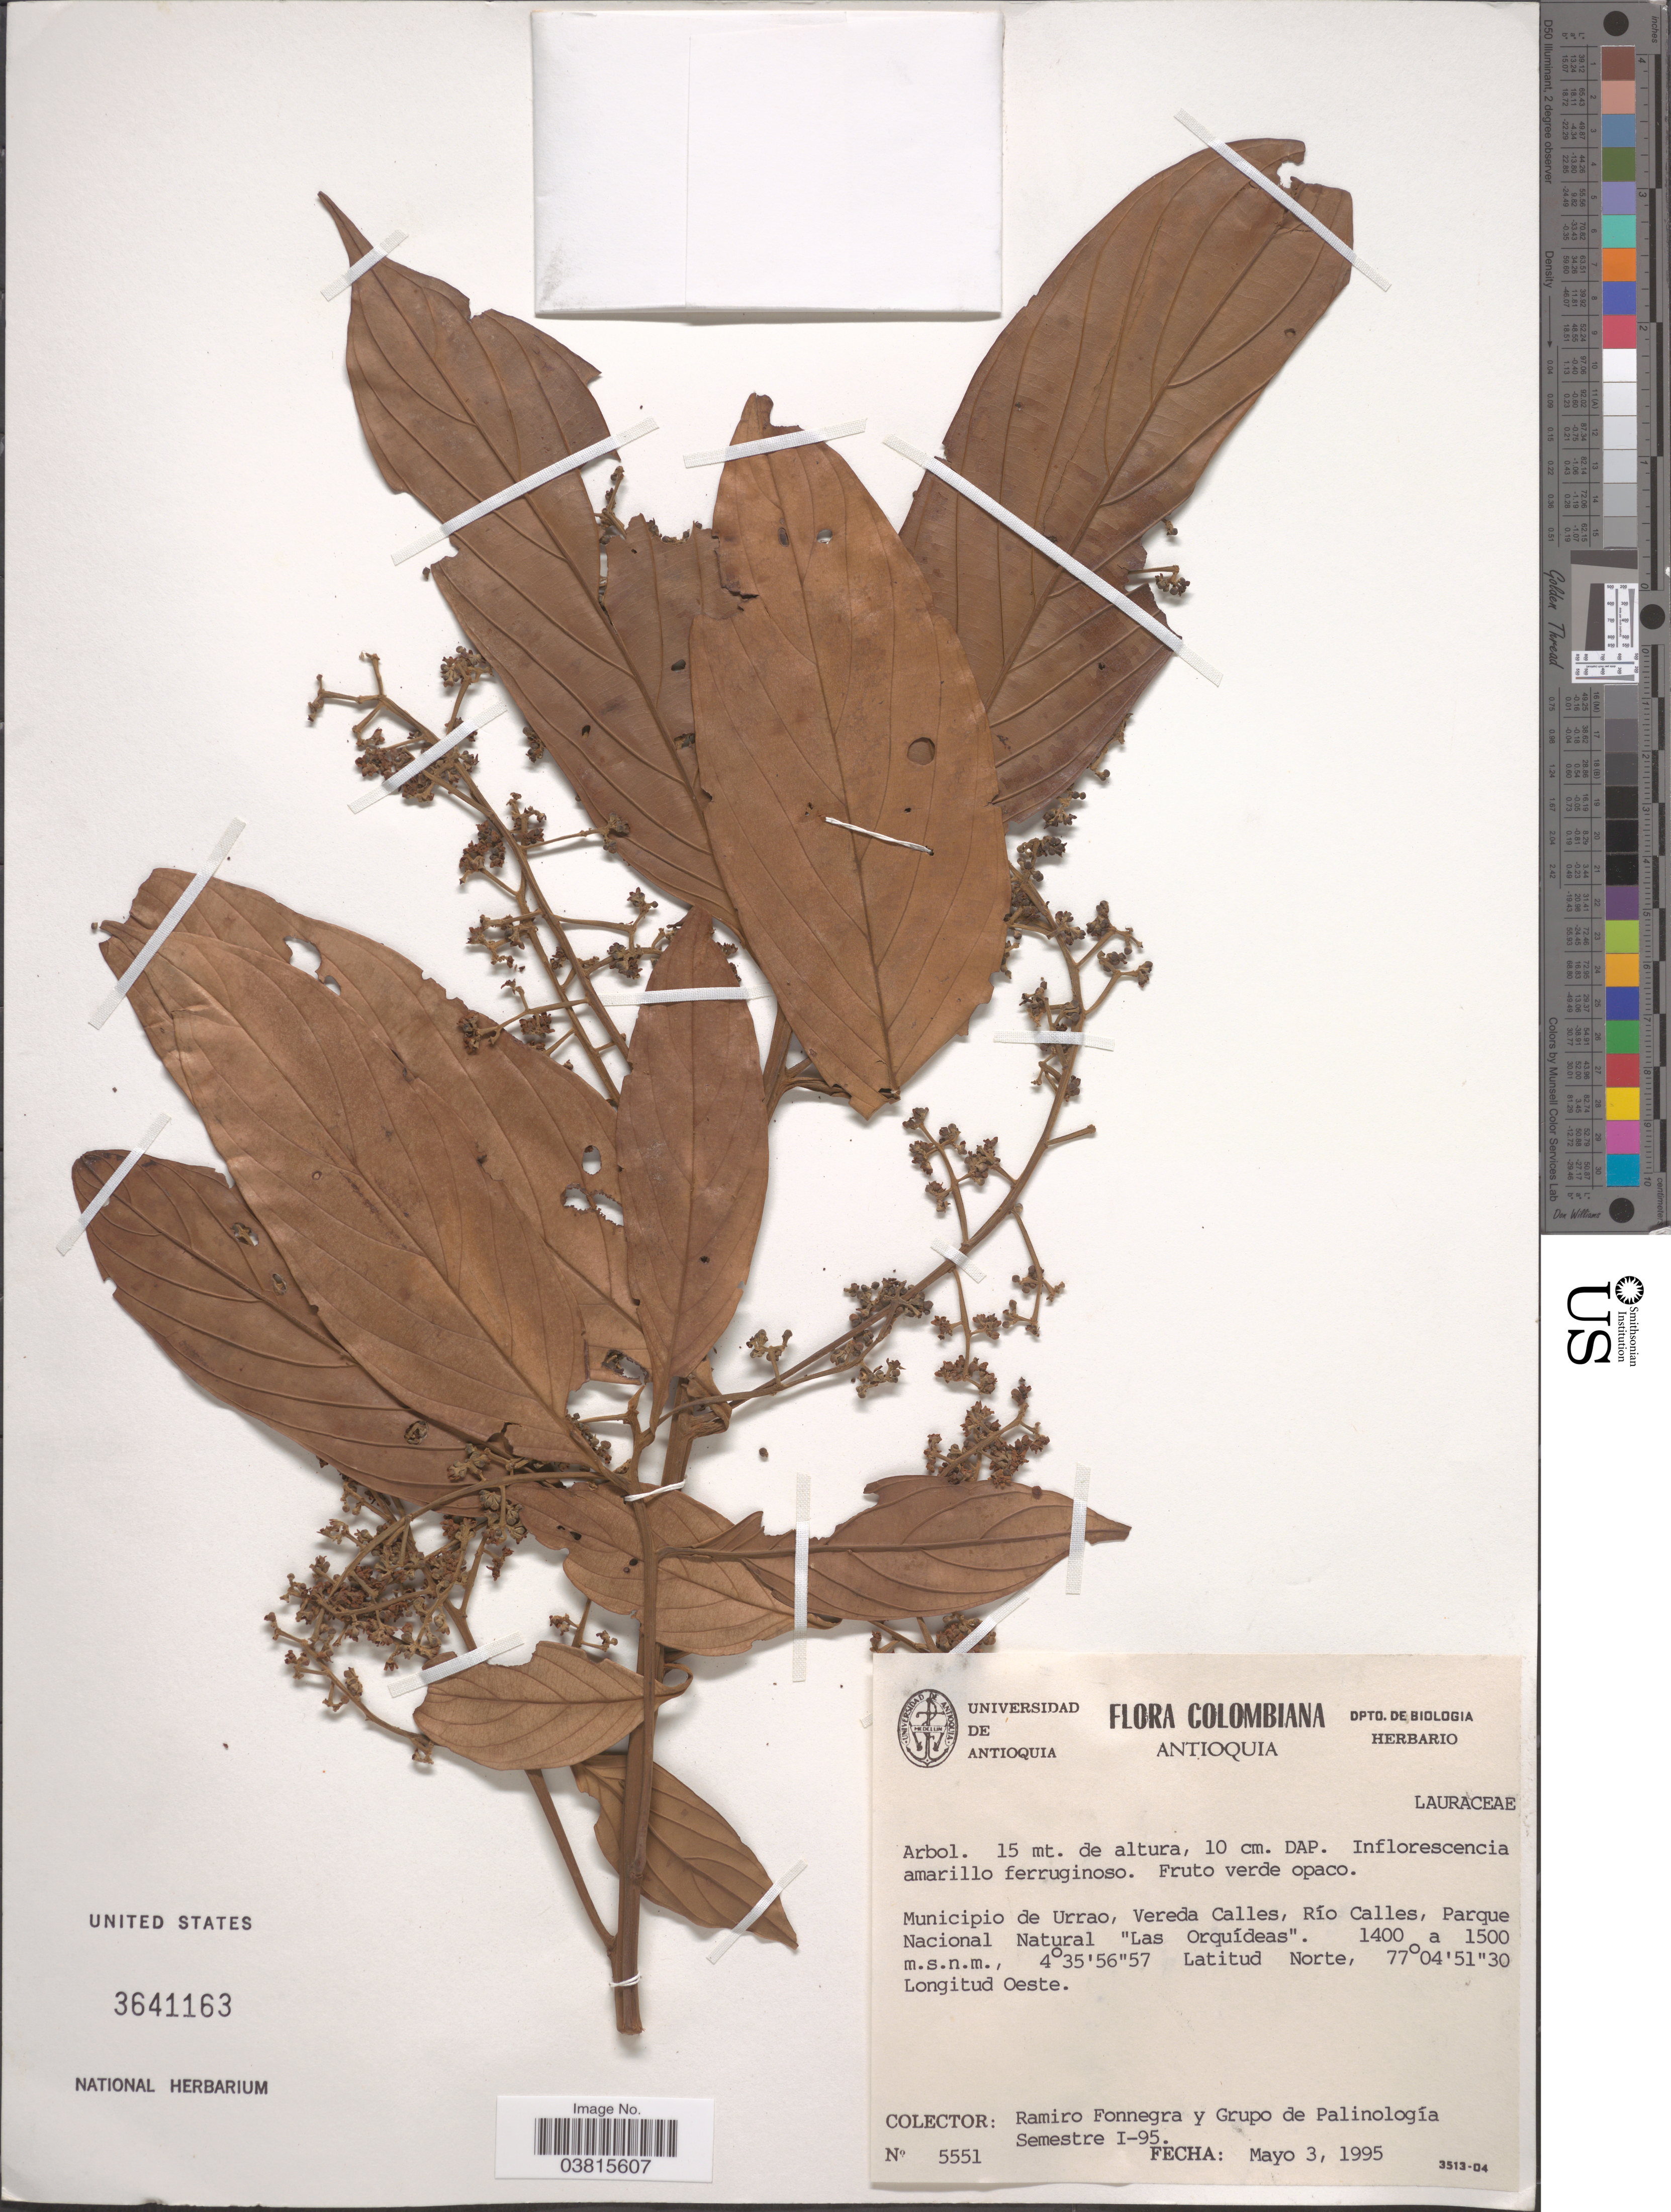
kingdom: Plantae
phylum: Tracheophyta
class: Magnoliopsida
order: Laurales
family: Lauraceae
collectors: R. Fonnegra & Grupo de Palinología Semestre I-95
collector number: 5551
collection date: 1995-05-03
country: Colombia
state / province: Antioquia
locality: Municipio de Urrao, Vereda Calles, Río Calles, Parque Nacional Natural "Las Orquídeas".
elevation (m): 1400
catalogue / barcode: US 3641163